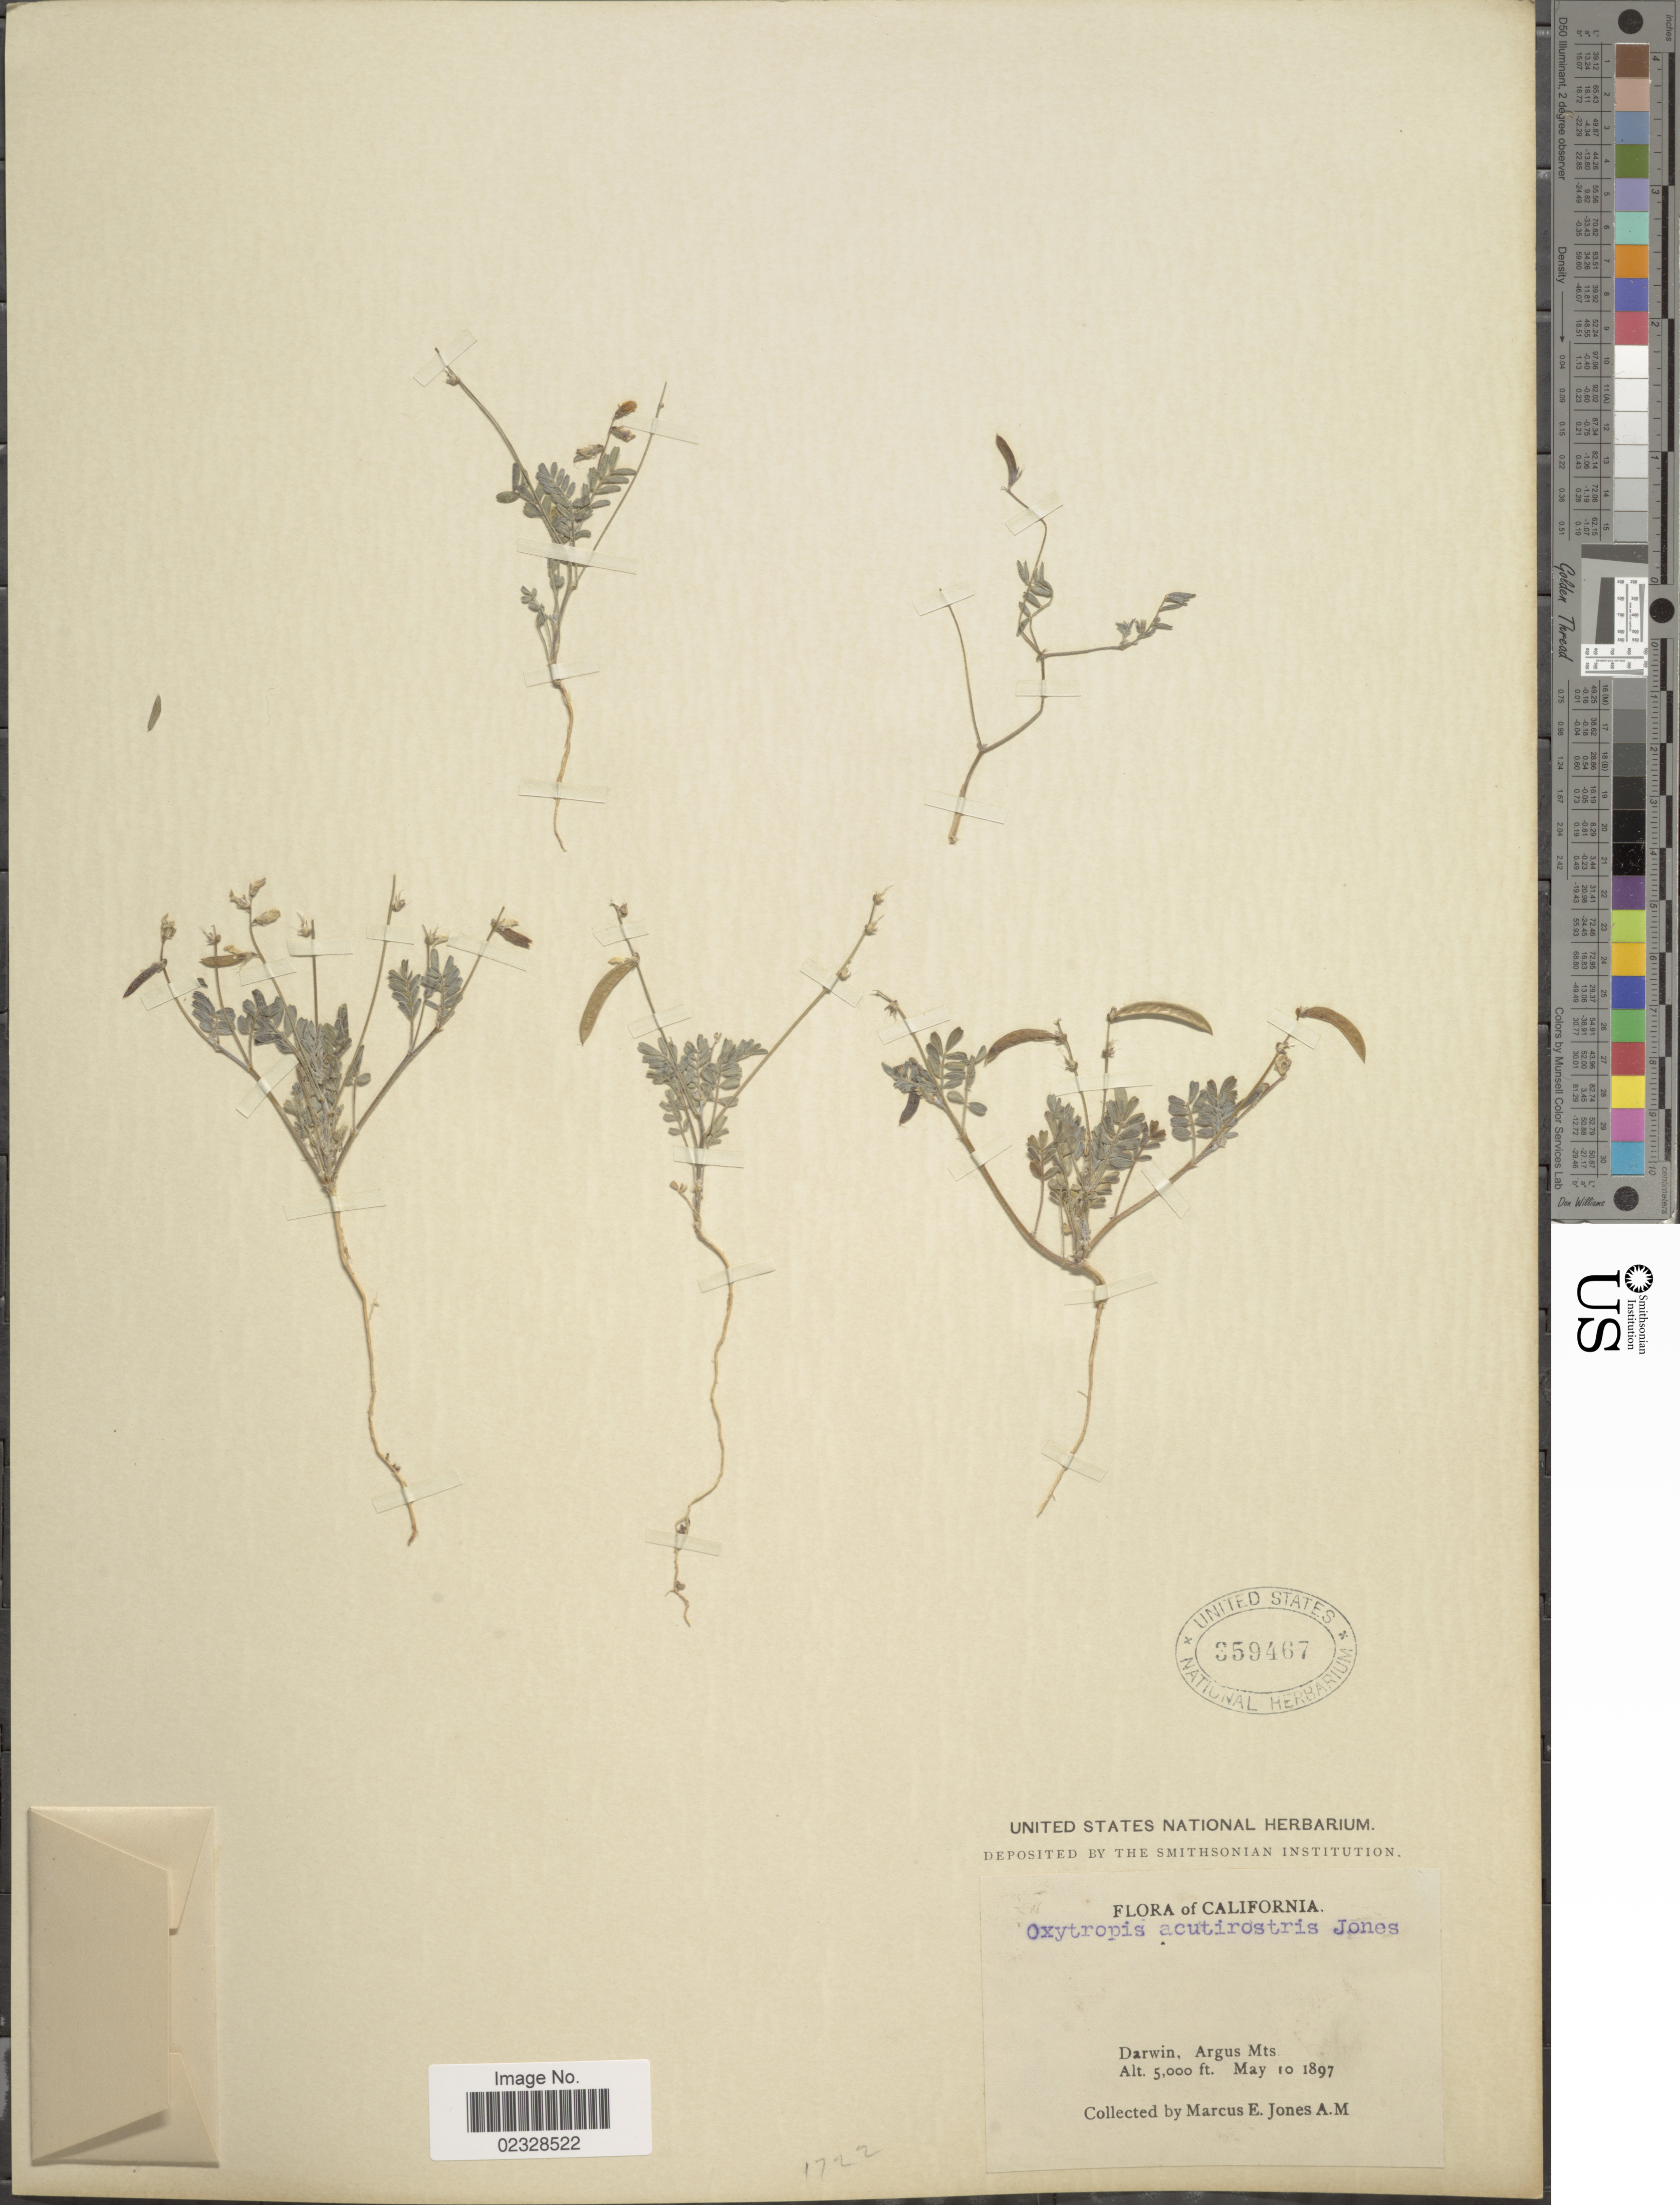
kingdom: Plantae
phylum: Tracheophyta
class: Magnoliopsida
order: Fabales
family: Fabaceae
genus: Astragalus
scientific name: Astragalus acutirostris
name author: S. Watson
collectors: M. E. Jones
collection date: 1897-05-10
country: United States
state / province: California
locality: Darwin, Argus Mts.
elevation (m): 1524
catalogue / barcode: US 359467